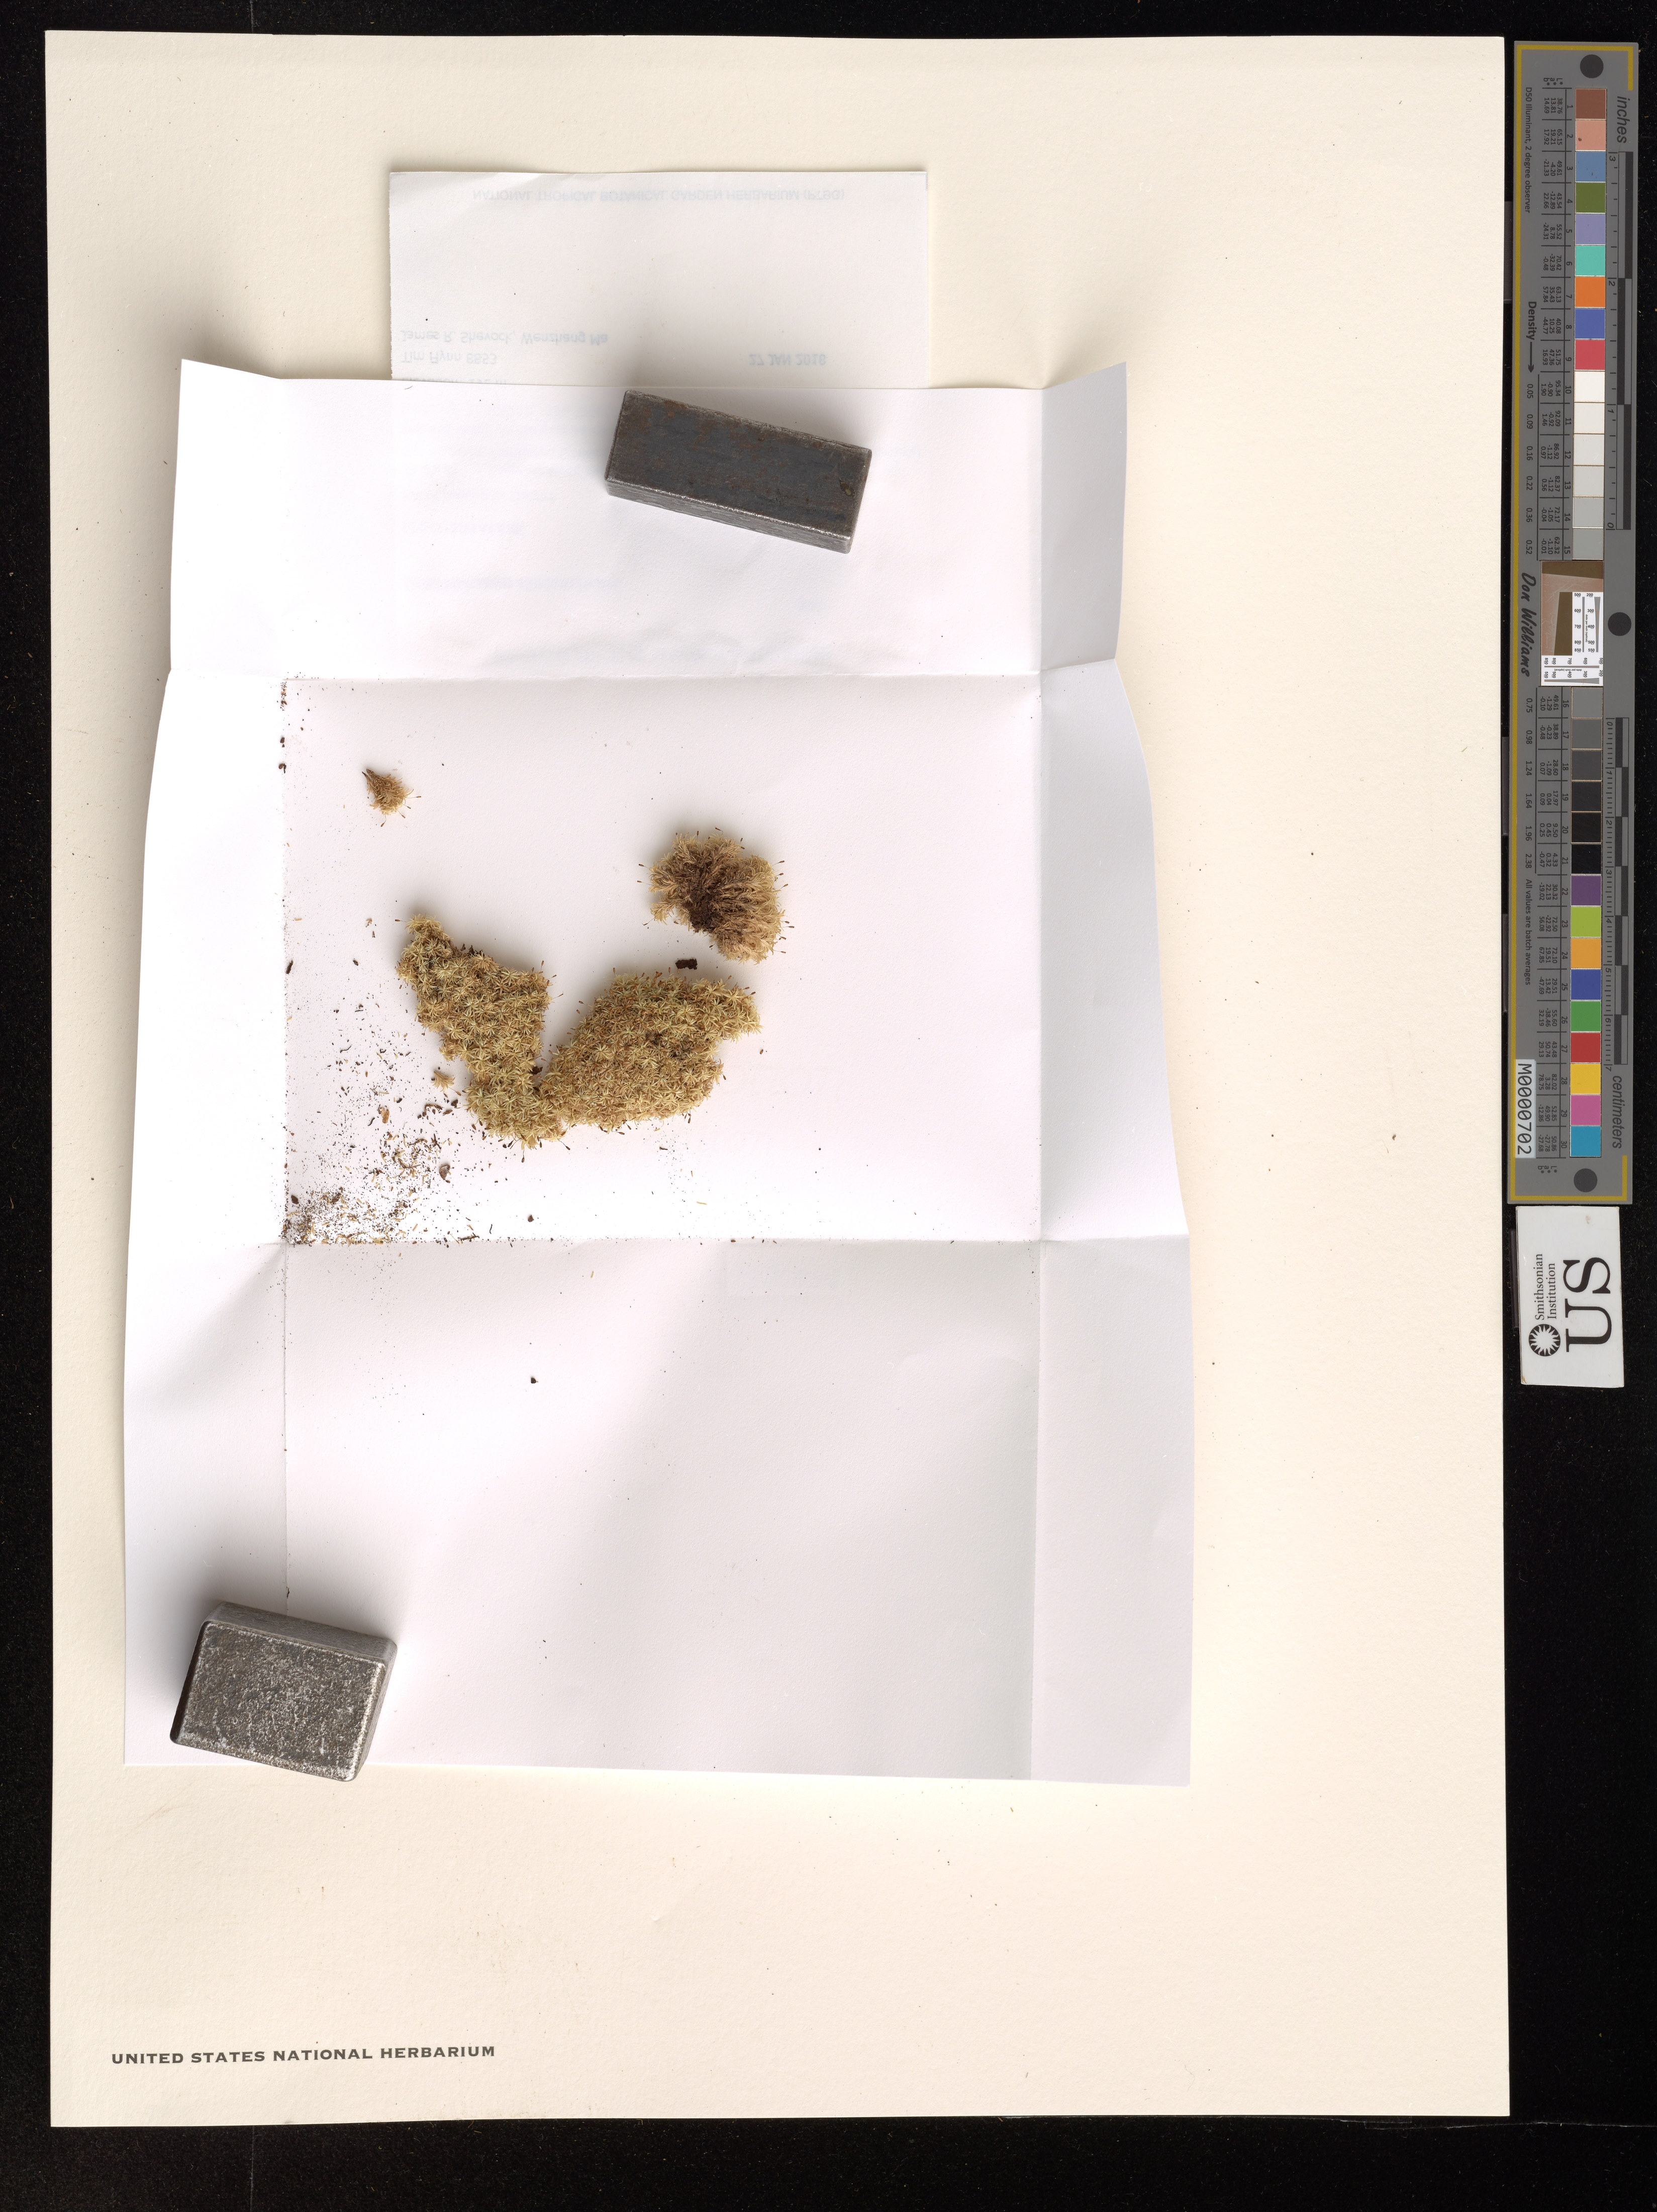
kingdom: Plantae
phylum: Bryophyta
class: Bryopsida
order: Dicranales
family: Octoblepharaceae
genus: Octoblepharum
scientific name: Octoblepharum albidum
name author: Hedw.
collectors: T. Flynn, J. R. Shevock & M. Wenzhang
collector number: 8853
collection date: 2018-01-27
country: United States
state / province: Hawaii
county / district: Kauai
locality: The Hawaiian Islands. Kauai Kawaihau District. Kealia Forest Reserve. Along Kapahi Stream.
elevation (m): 192